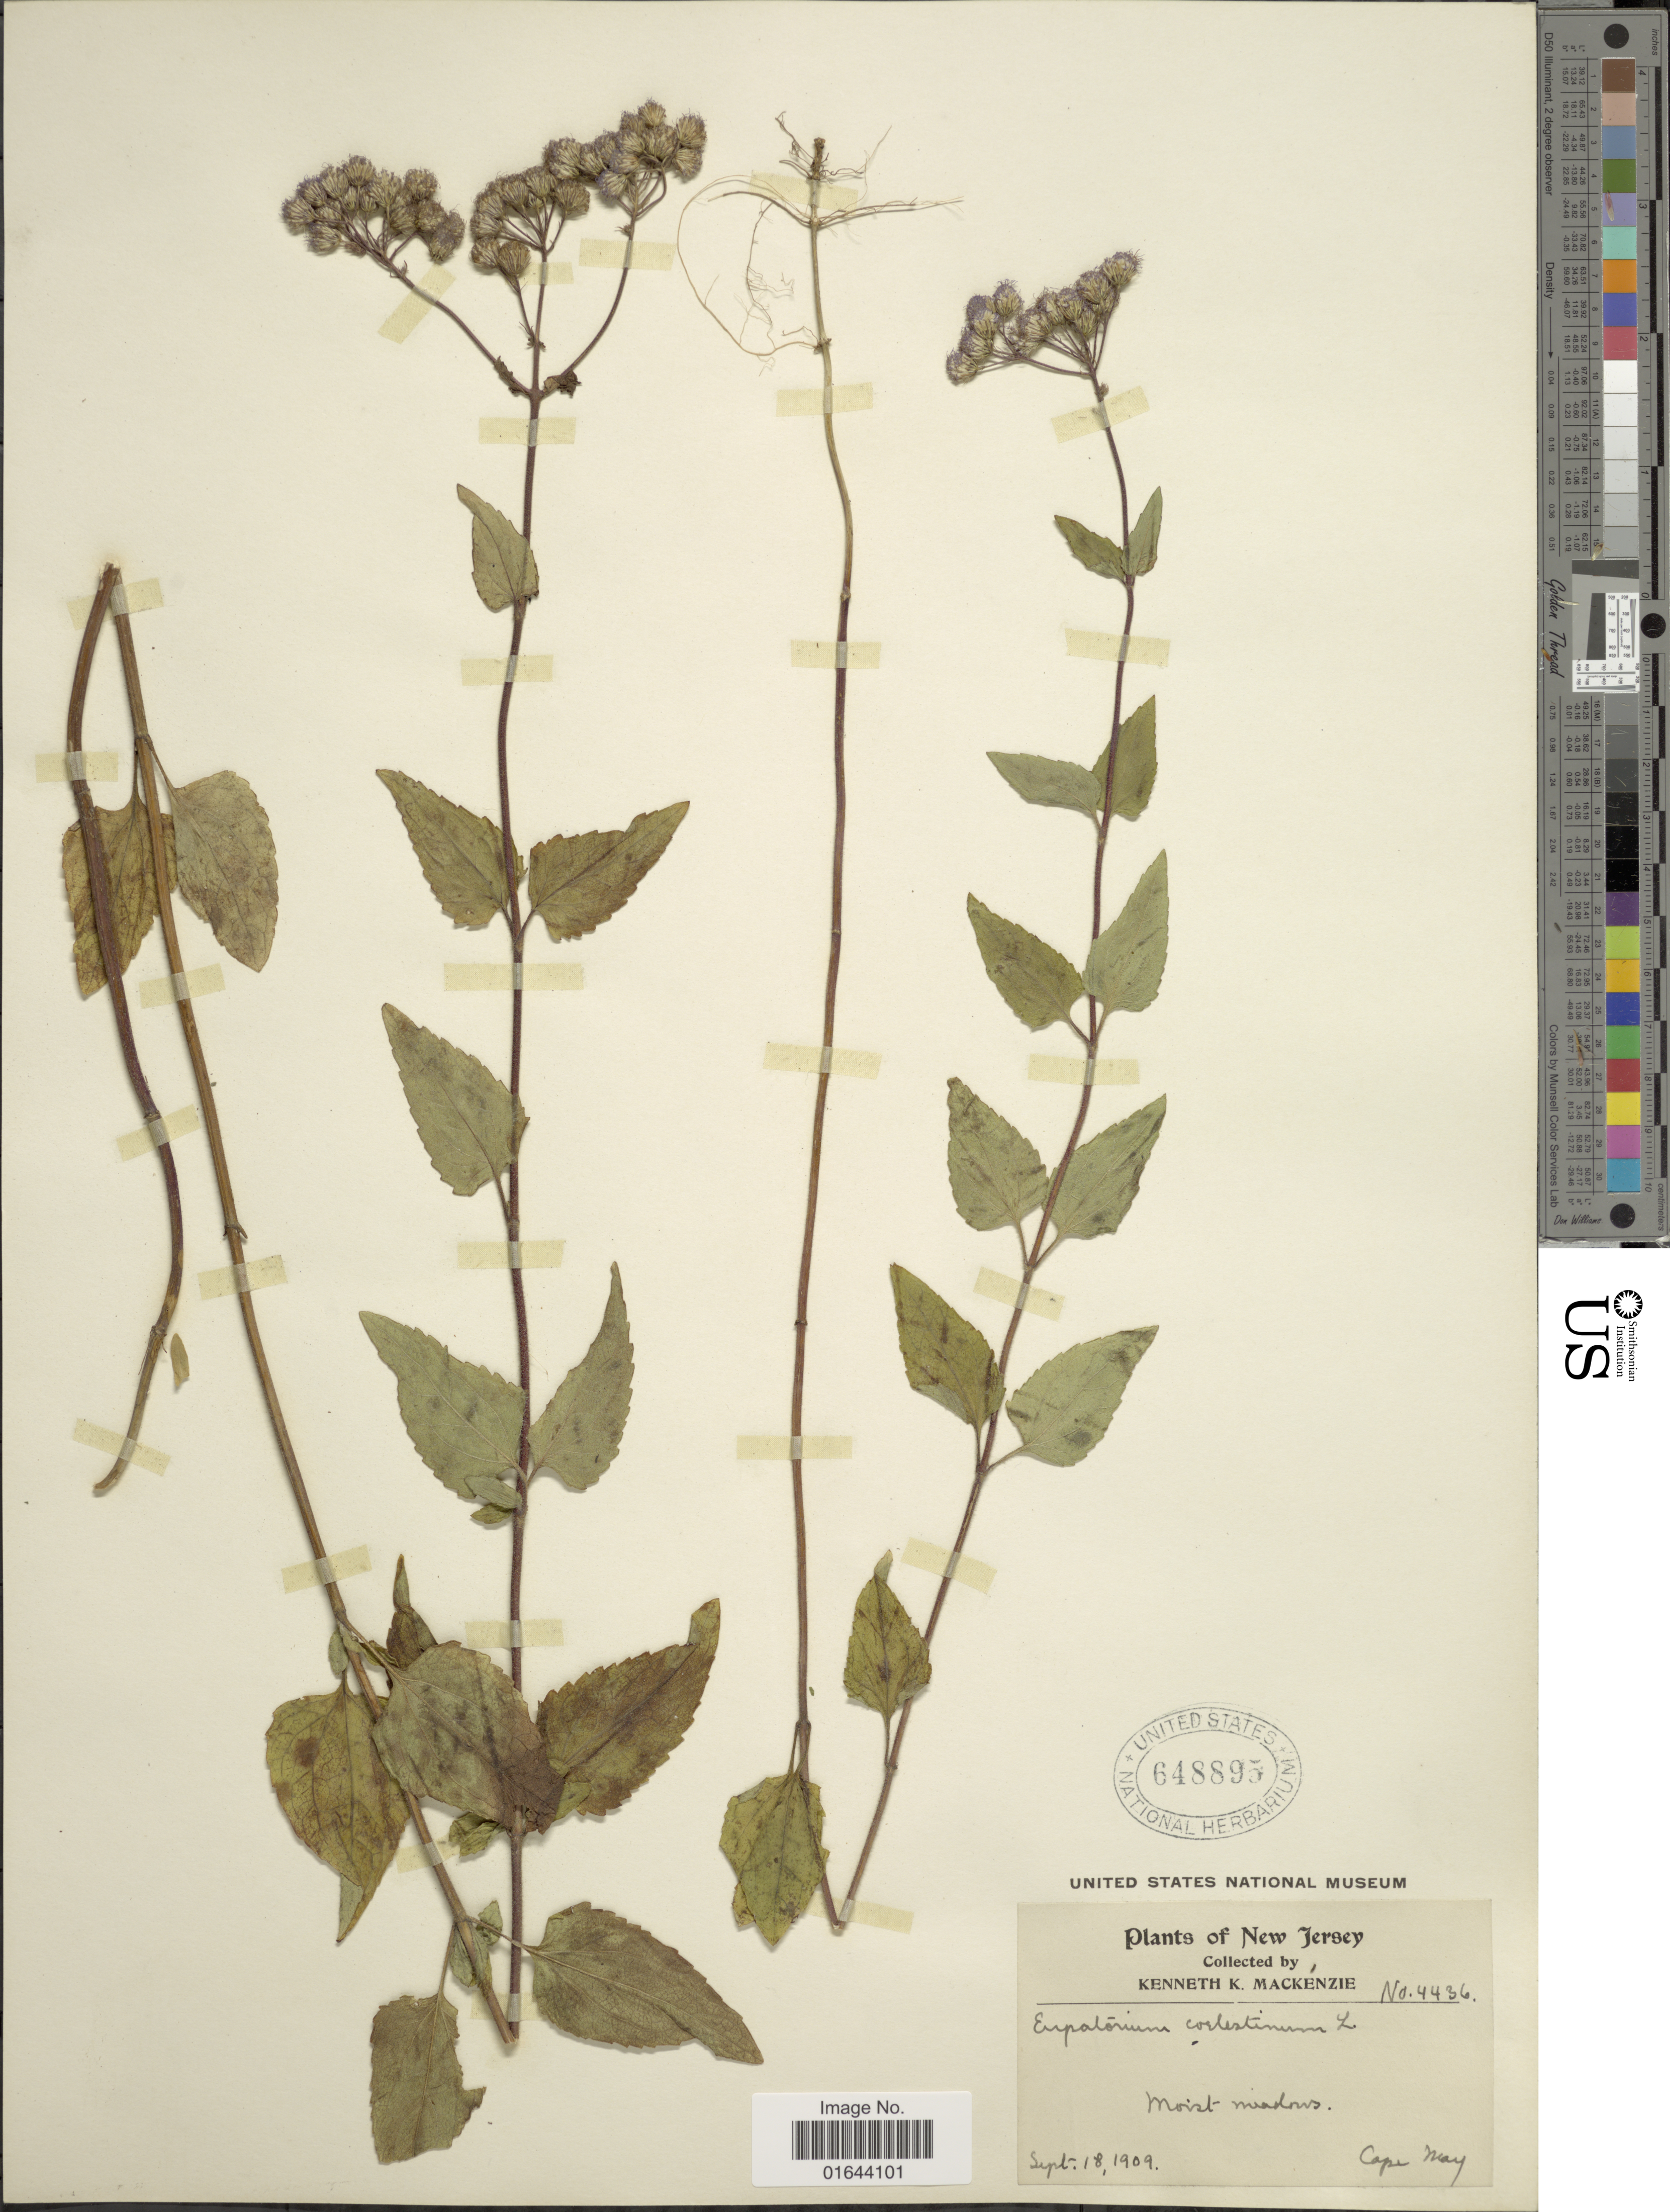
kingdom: Plantae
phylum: Tracheophyta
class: Magnoliopsida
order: Asterales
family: Asteraceae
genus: Conoclinium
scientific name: Conoclinium coelestinum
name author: (L.) DC.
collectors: K. K. Mackenzie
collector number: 4436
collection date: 1909-09-18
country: United States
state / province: New Jersey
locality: Moist meadows.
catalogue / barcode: US 648895